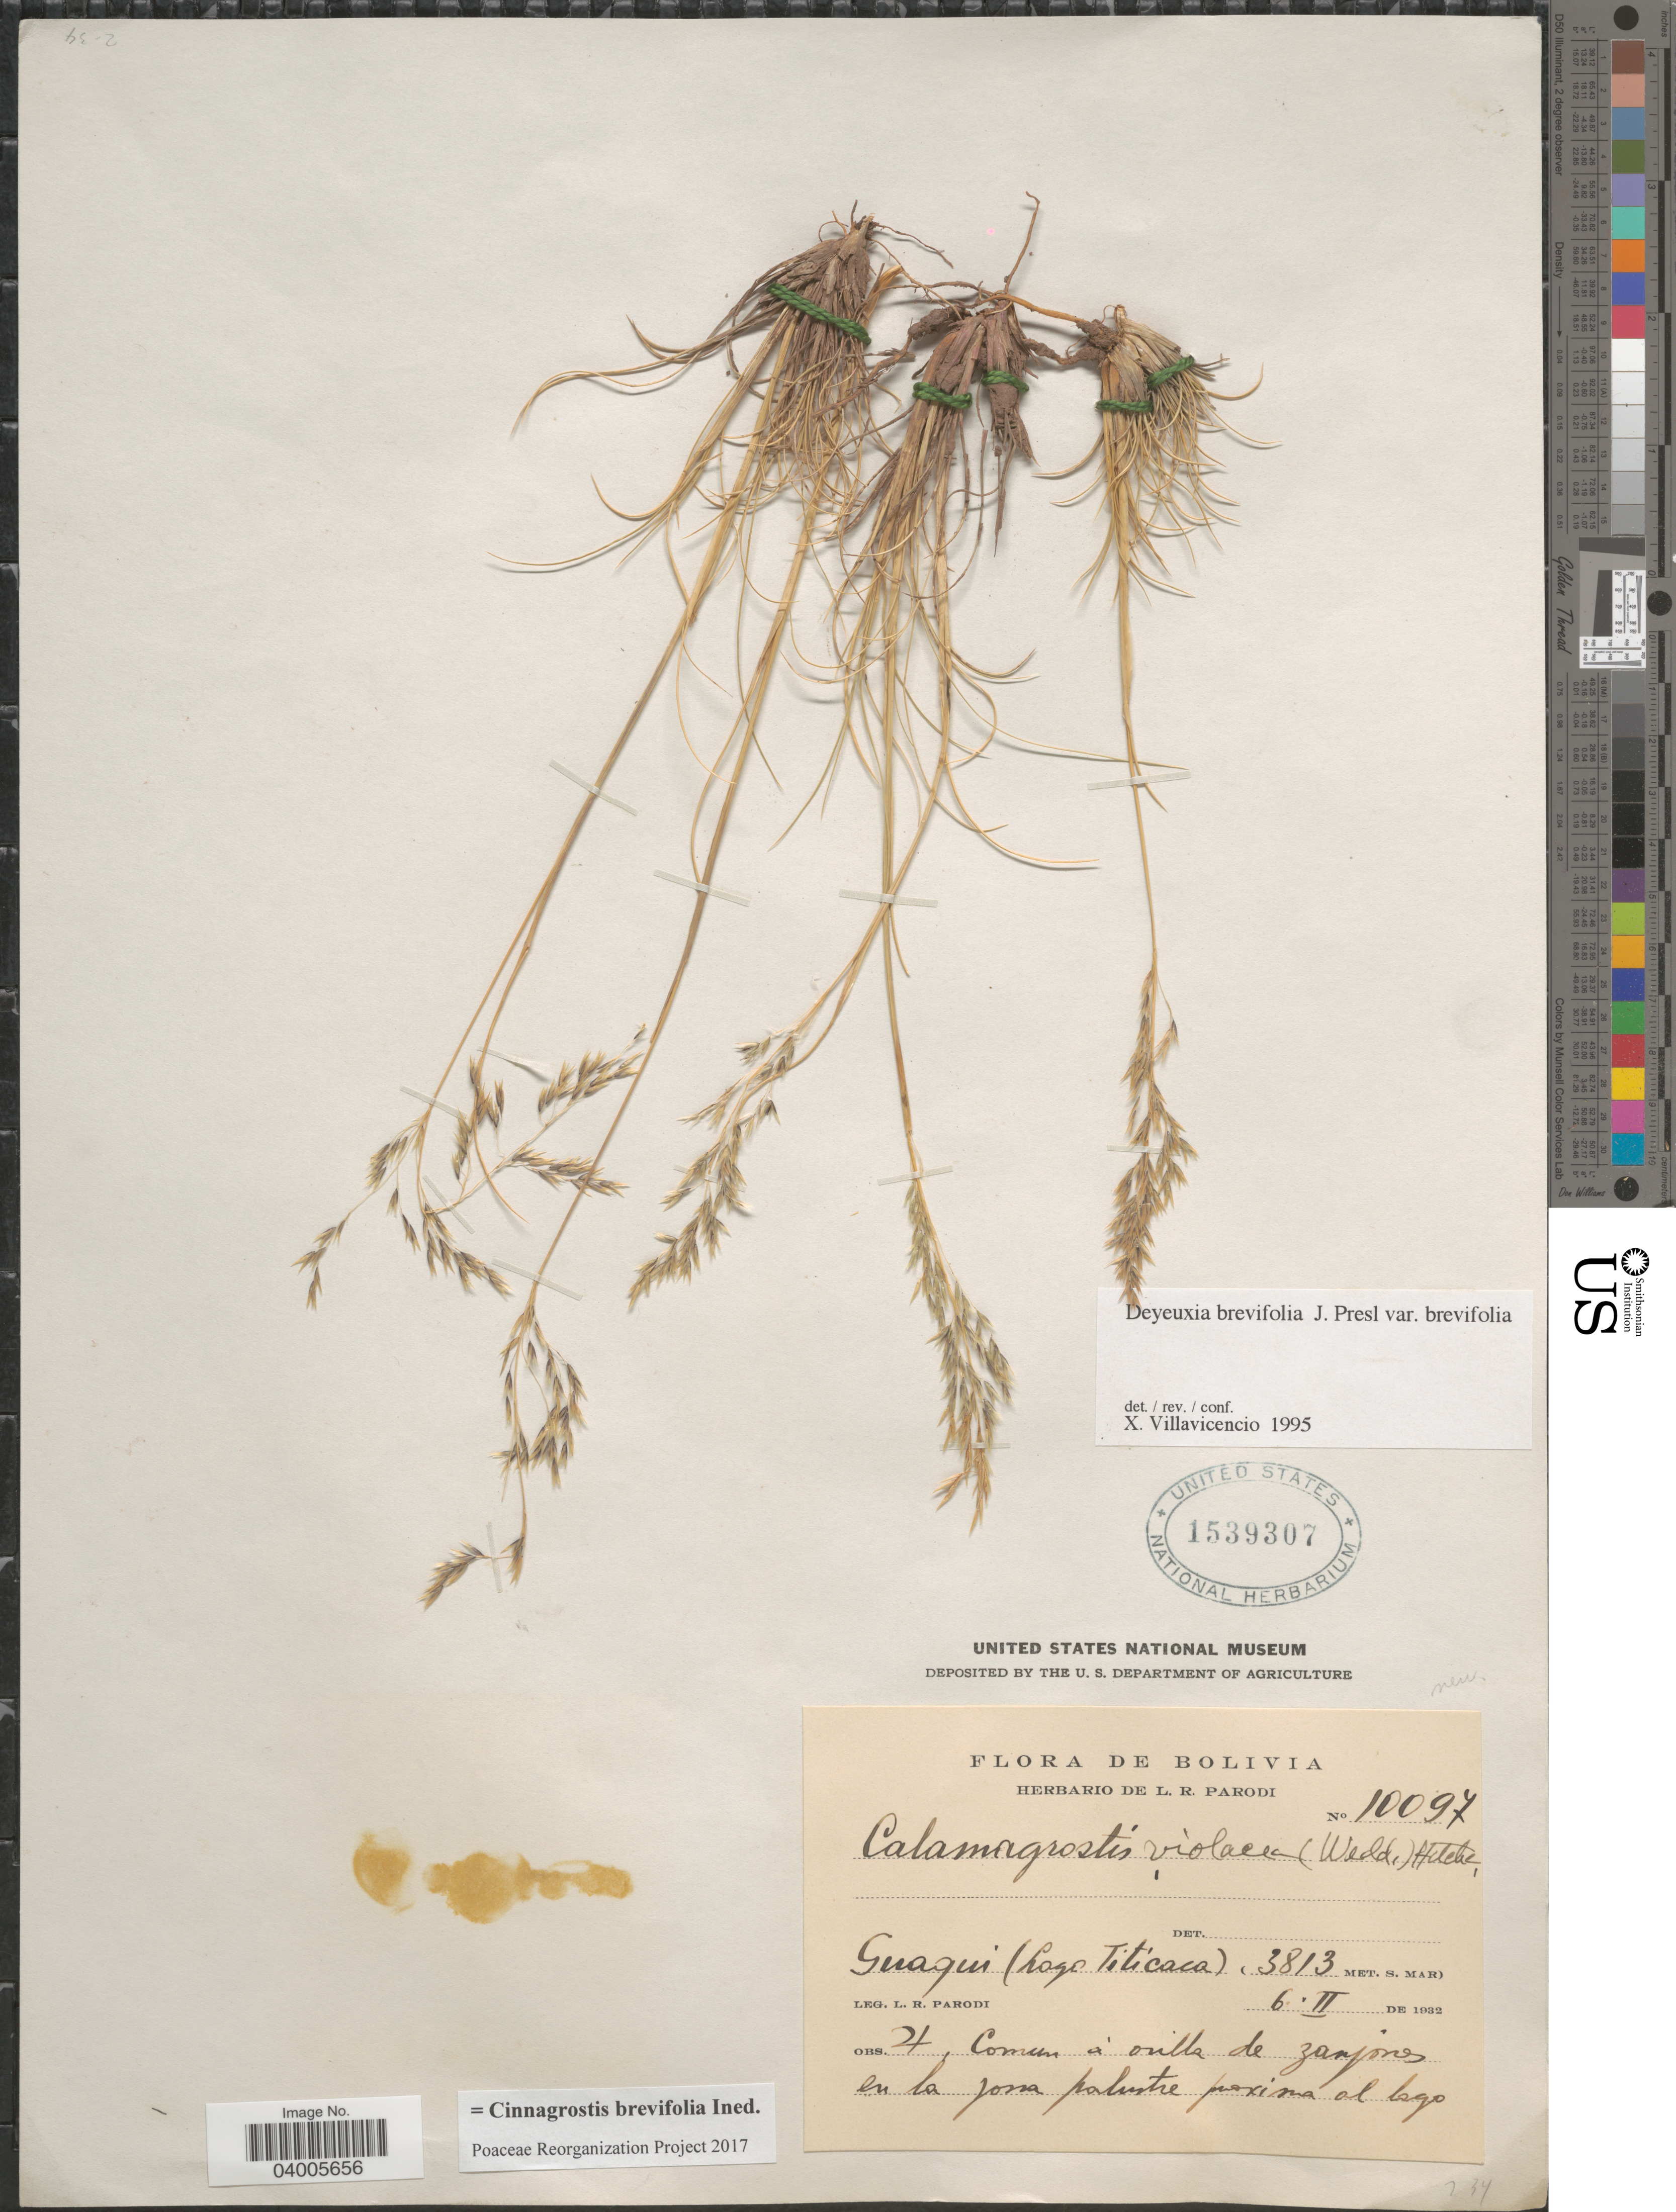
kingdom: Plantae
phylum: Tracheophyta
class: Liliopsida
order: Poales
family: Poaceae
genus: Cinnagrostis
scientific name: Cinnagrostis brevifolia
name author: (J. Presl) P.M. Peterson et al.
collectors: L. R. Parodi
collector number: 10097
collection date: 1932-02-06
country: Bolivia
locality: Guaqui (Lago Titicaca).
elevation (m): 3813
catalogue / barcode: US 1539307